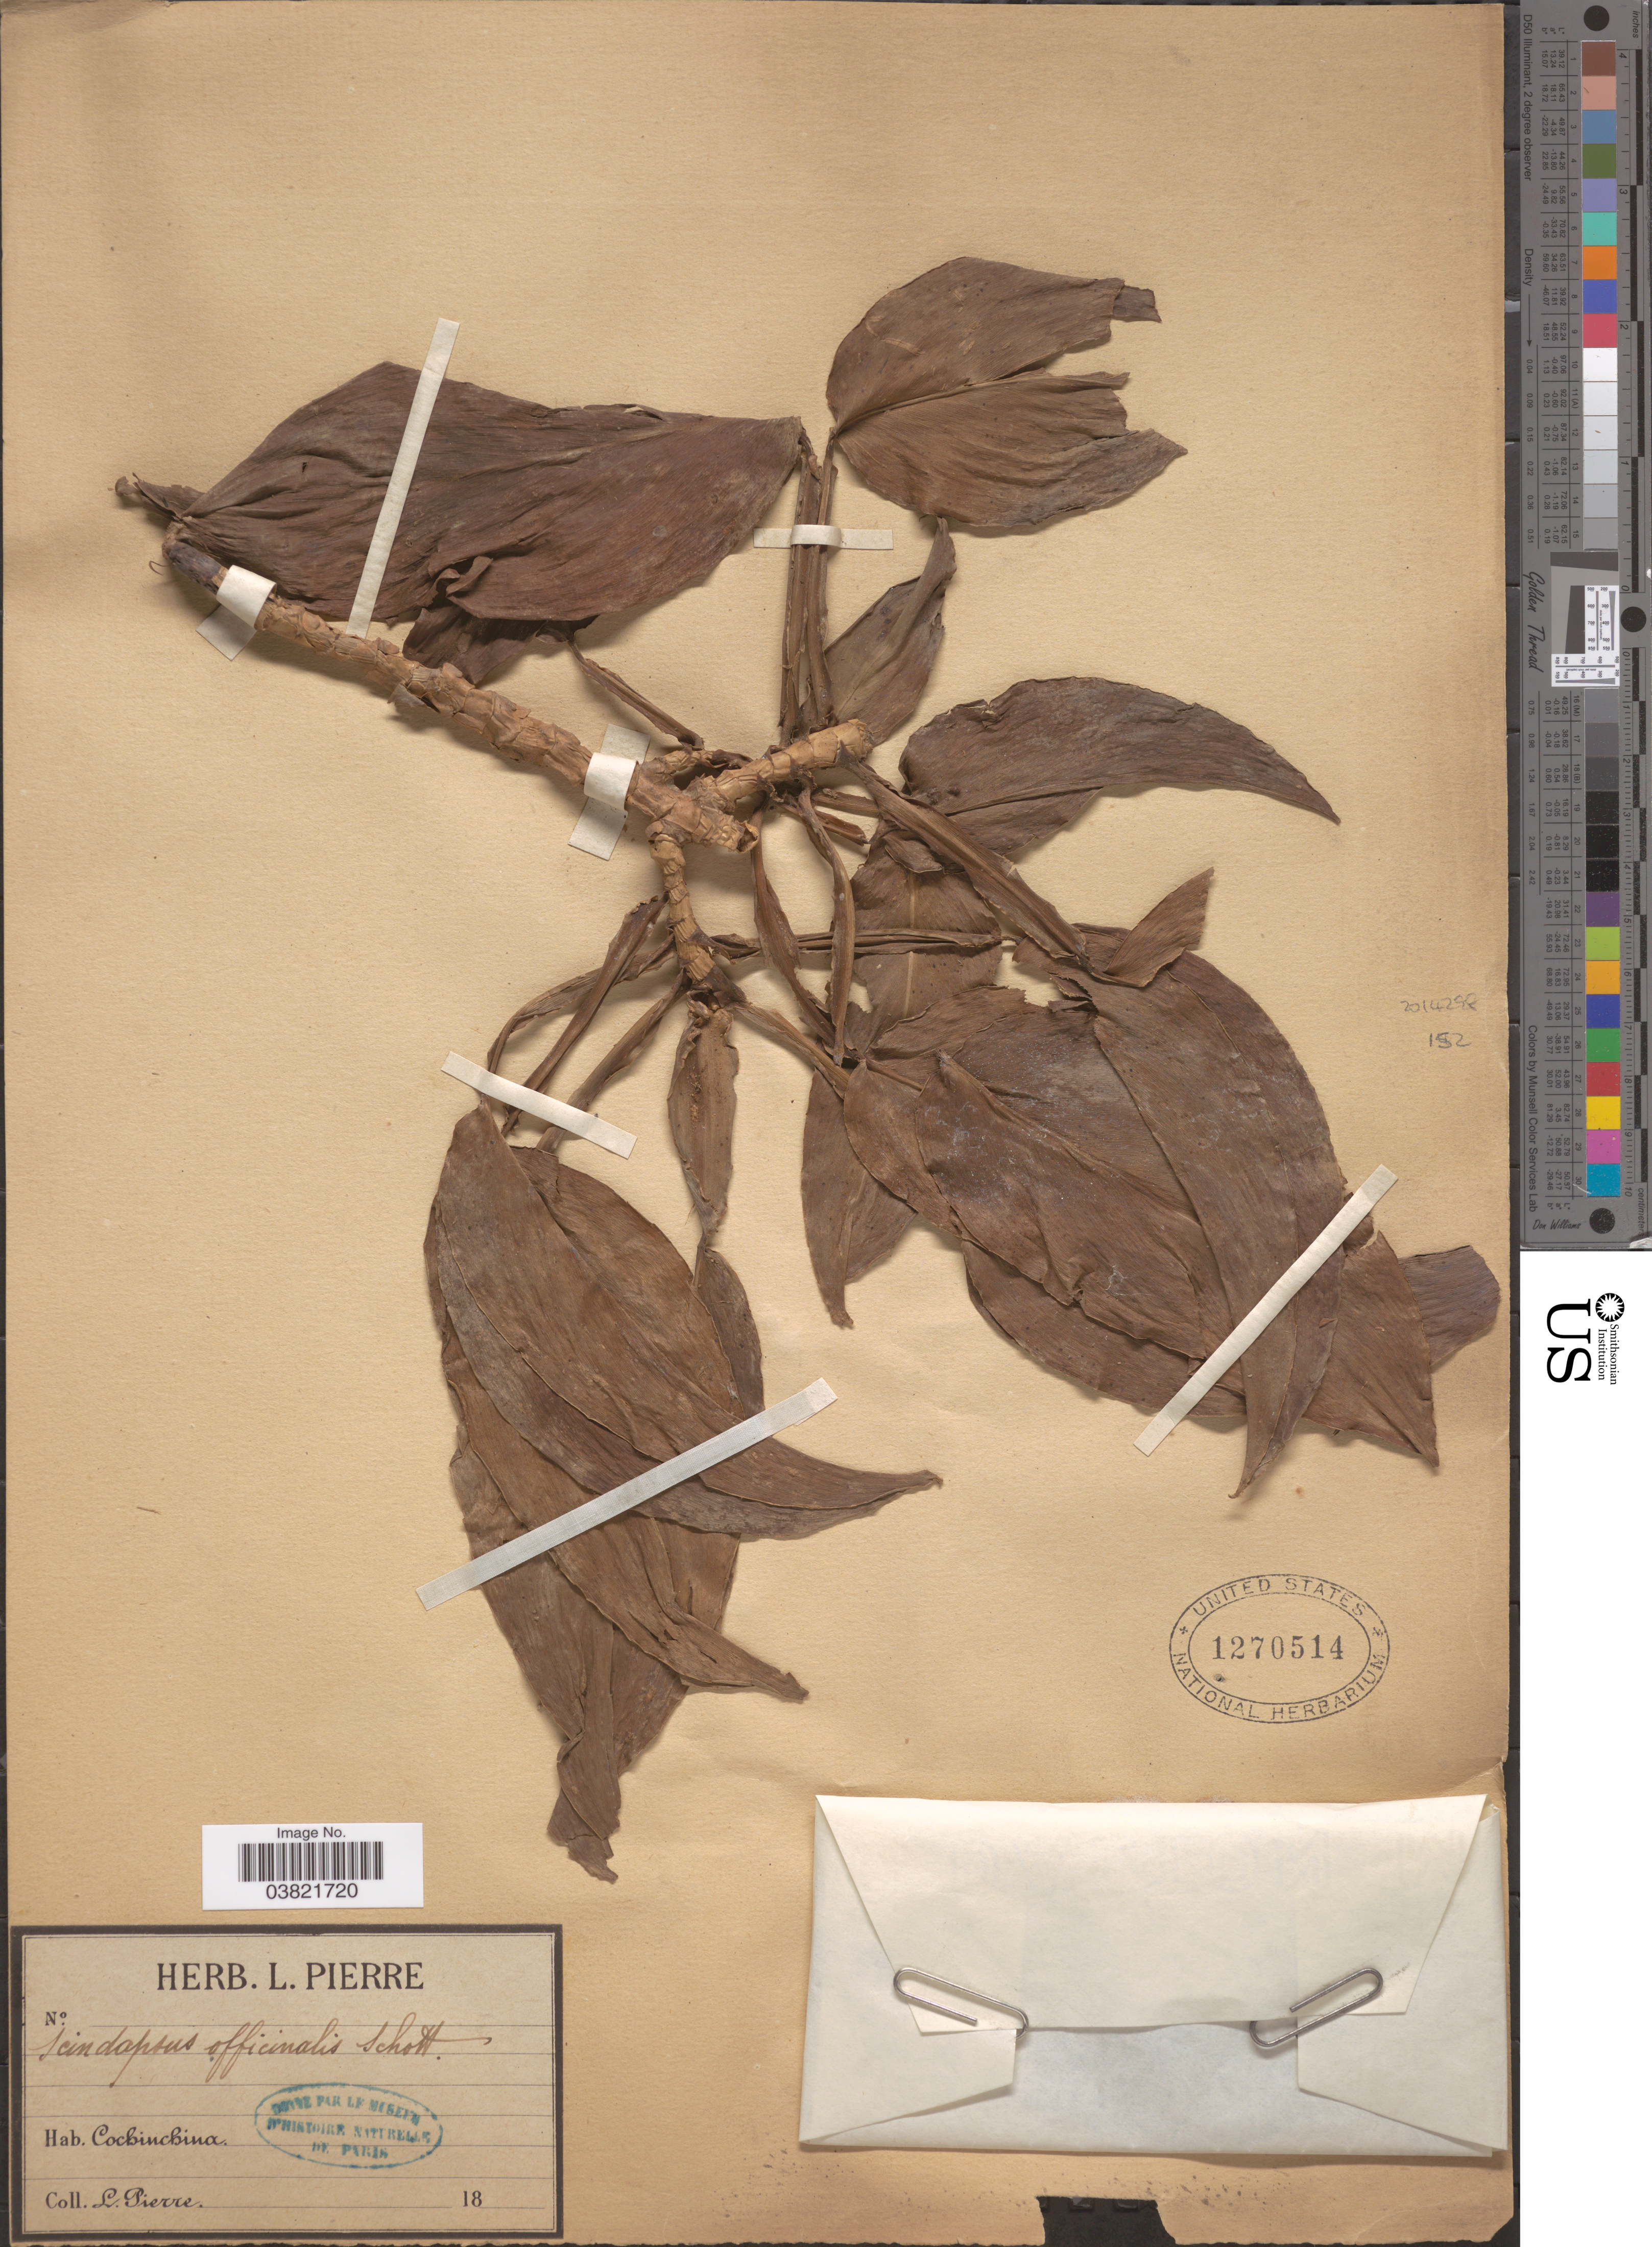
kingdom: Plantae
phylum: Tracheophyta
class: Liliopsida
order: Alismatales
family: Araceae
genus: Scindapsus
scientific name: Scindapsus officinalis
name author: (Roxb.) Schott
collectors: L. Pierre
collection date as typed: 18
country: Vietnam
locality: Cochinchina.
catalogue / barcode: US 1270514